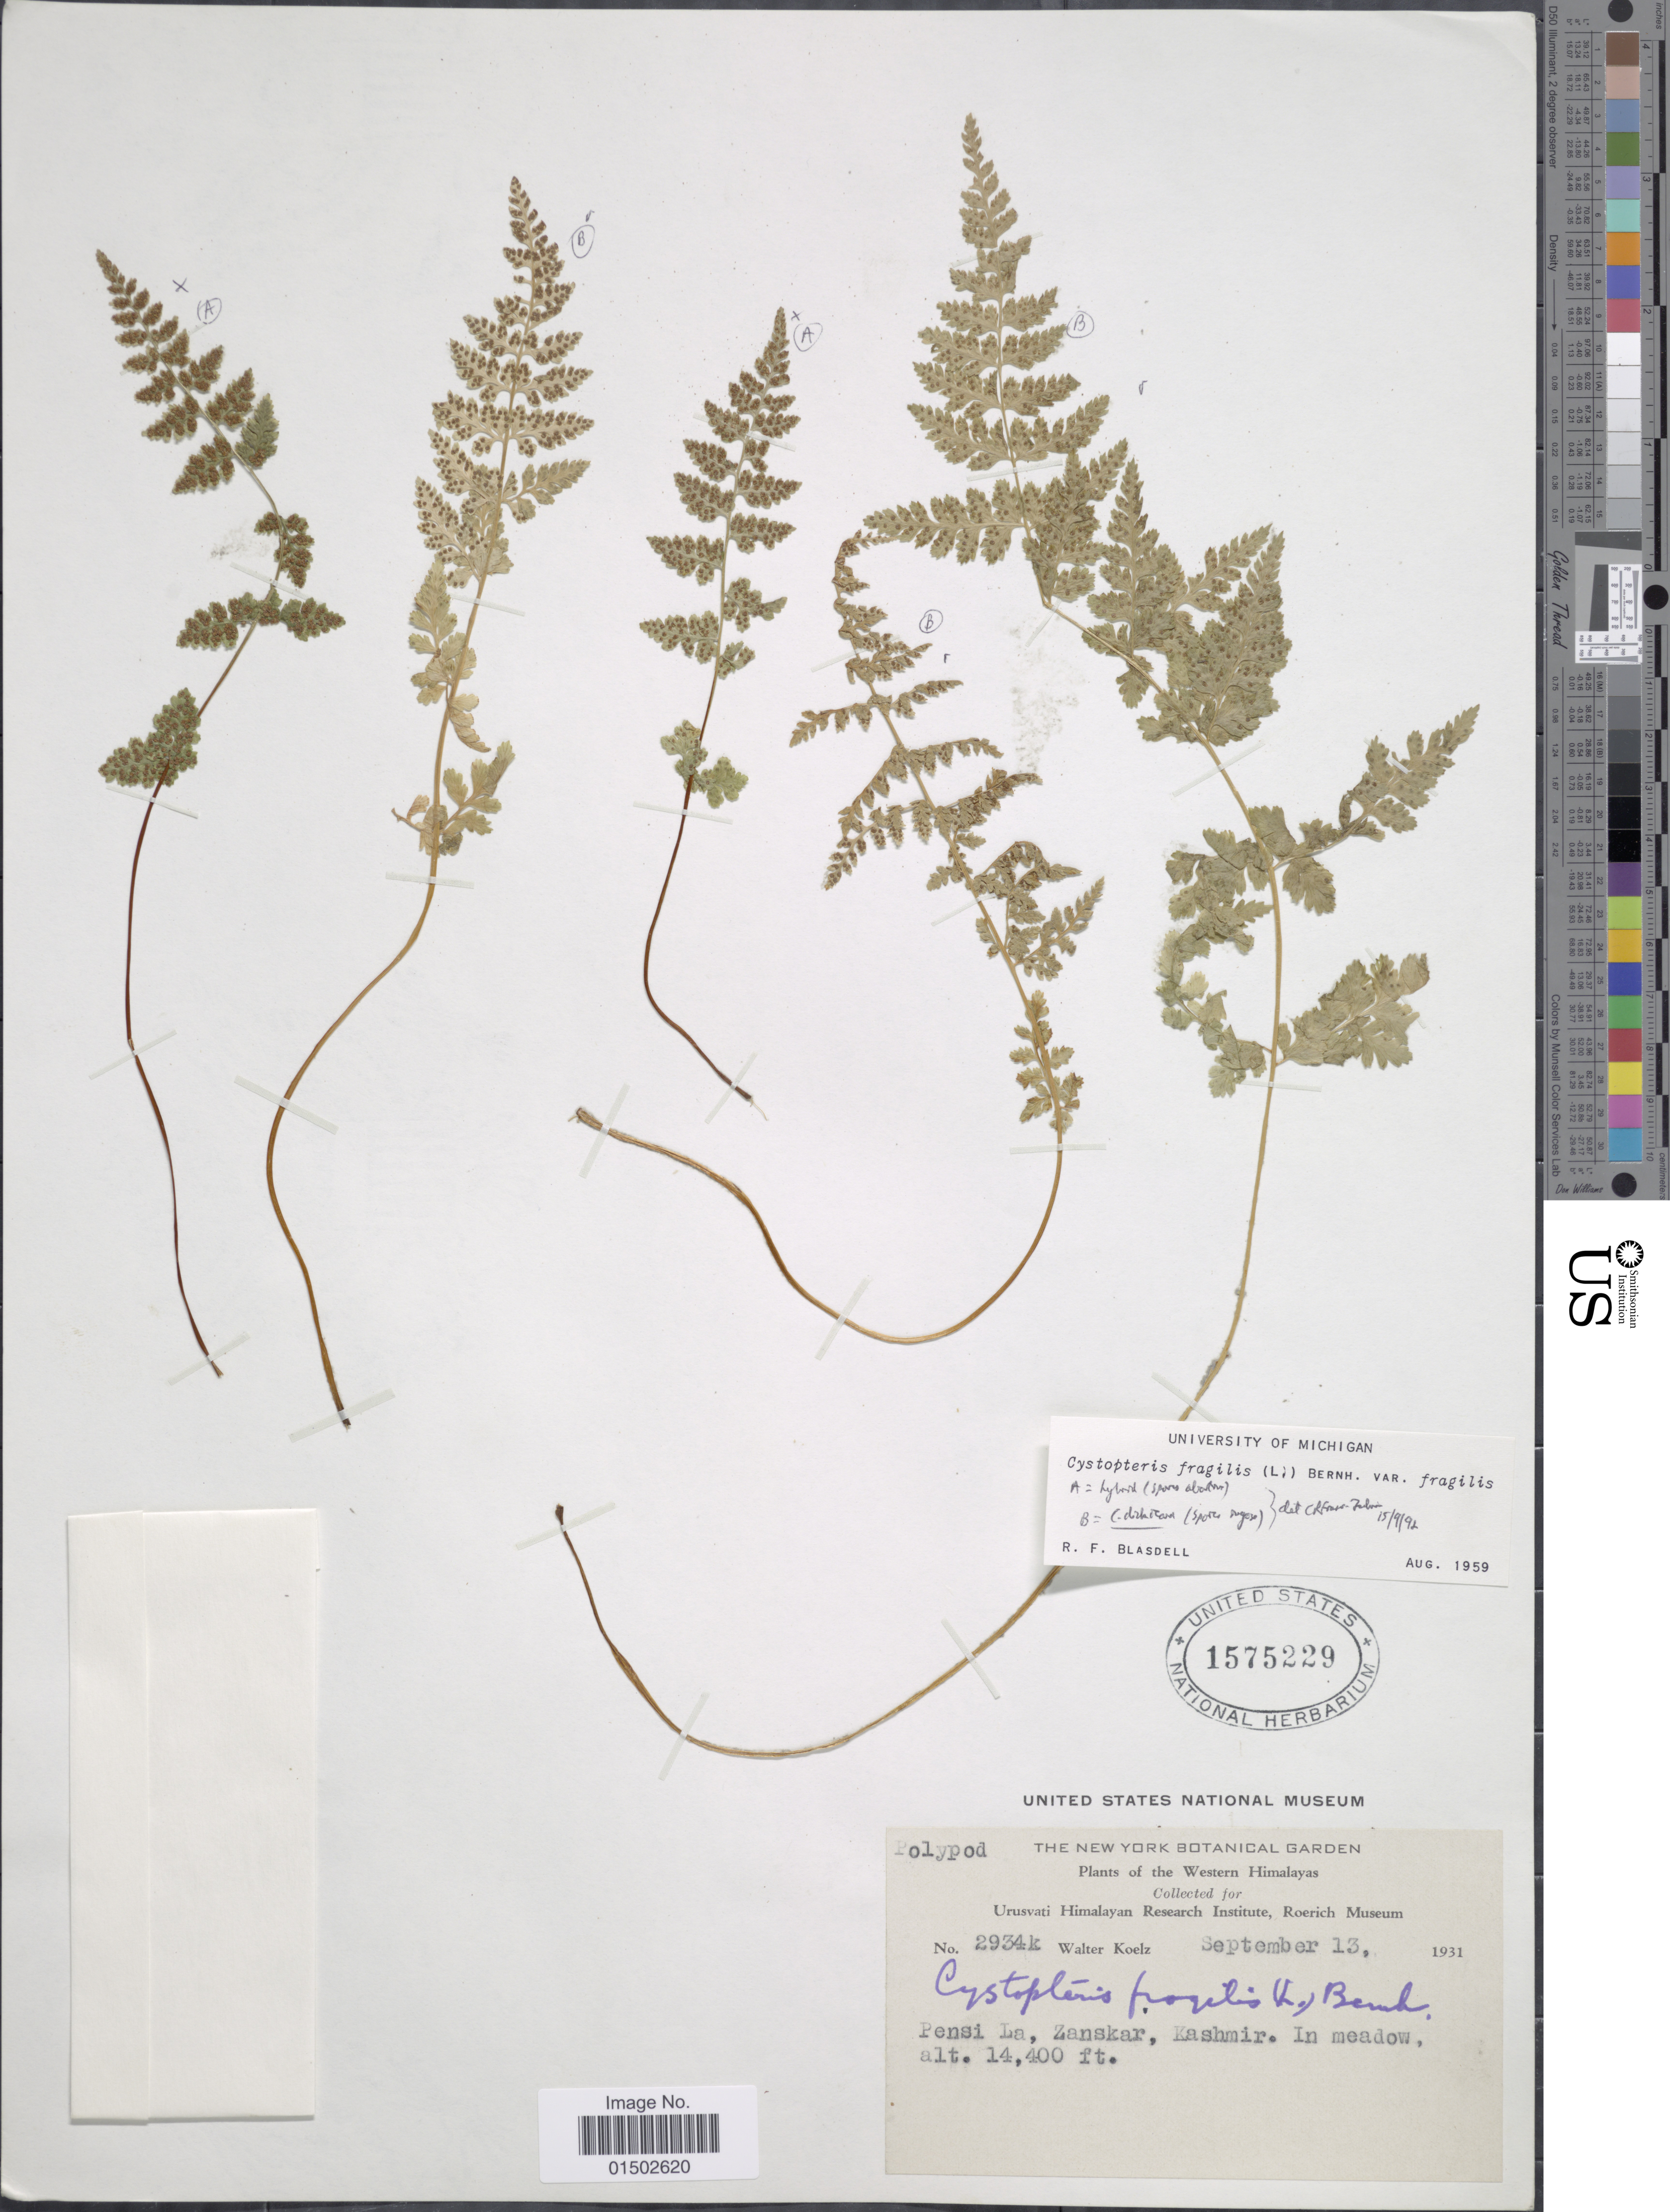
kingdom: Plantae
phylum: Tracheophyta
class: Polypodiopsida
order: Polypodiales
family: Cystopteridaceae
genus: Cystopteris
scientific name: Cystopteris fragilis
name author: (L.) Bernh.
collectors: W. N. Koelz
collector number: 2934k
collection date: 1931-09-13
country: India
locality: Western Himalayas, Pensi La, Zanskar, Kashmir.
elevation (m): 4389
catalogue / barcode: US 1575229